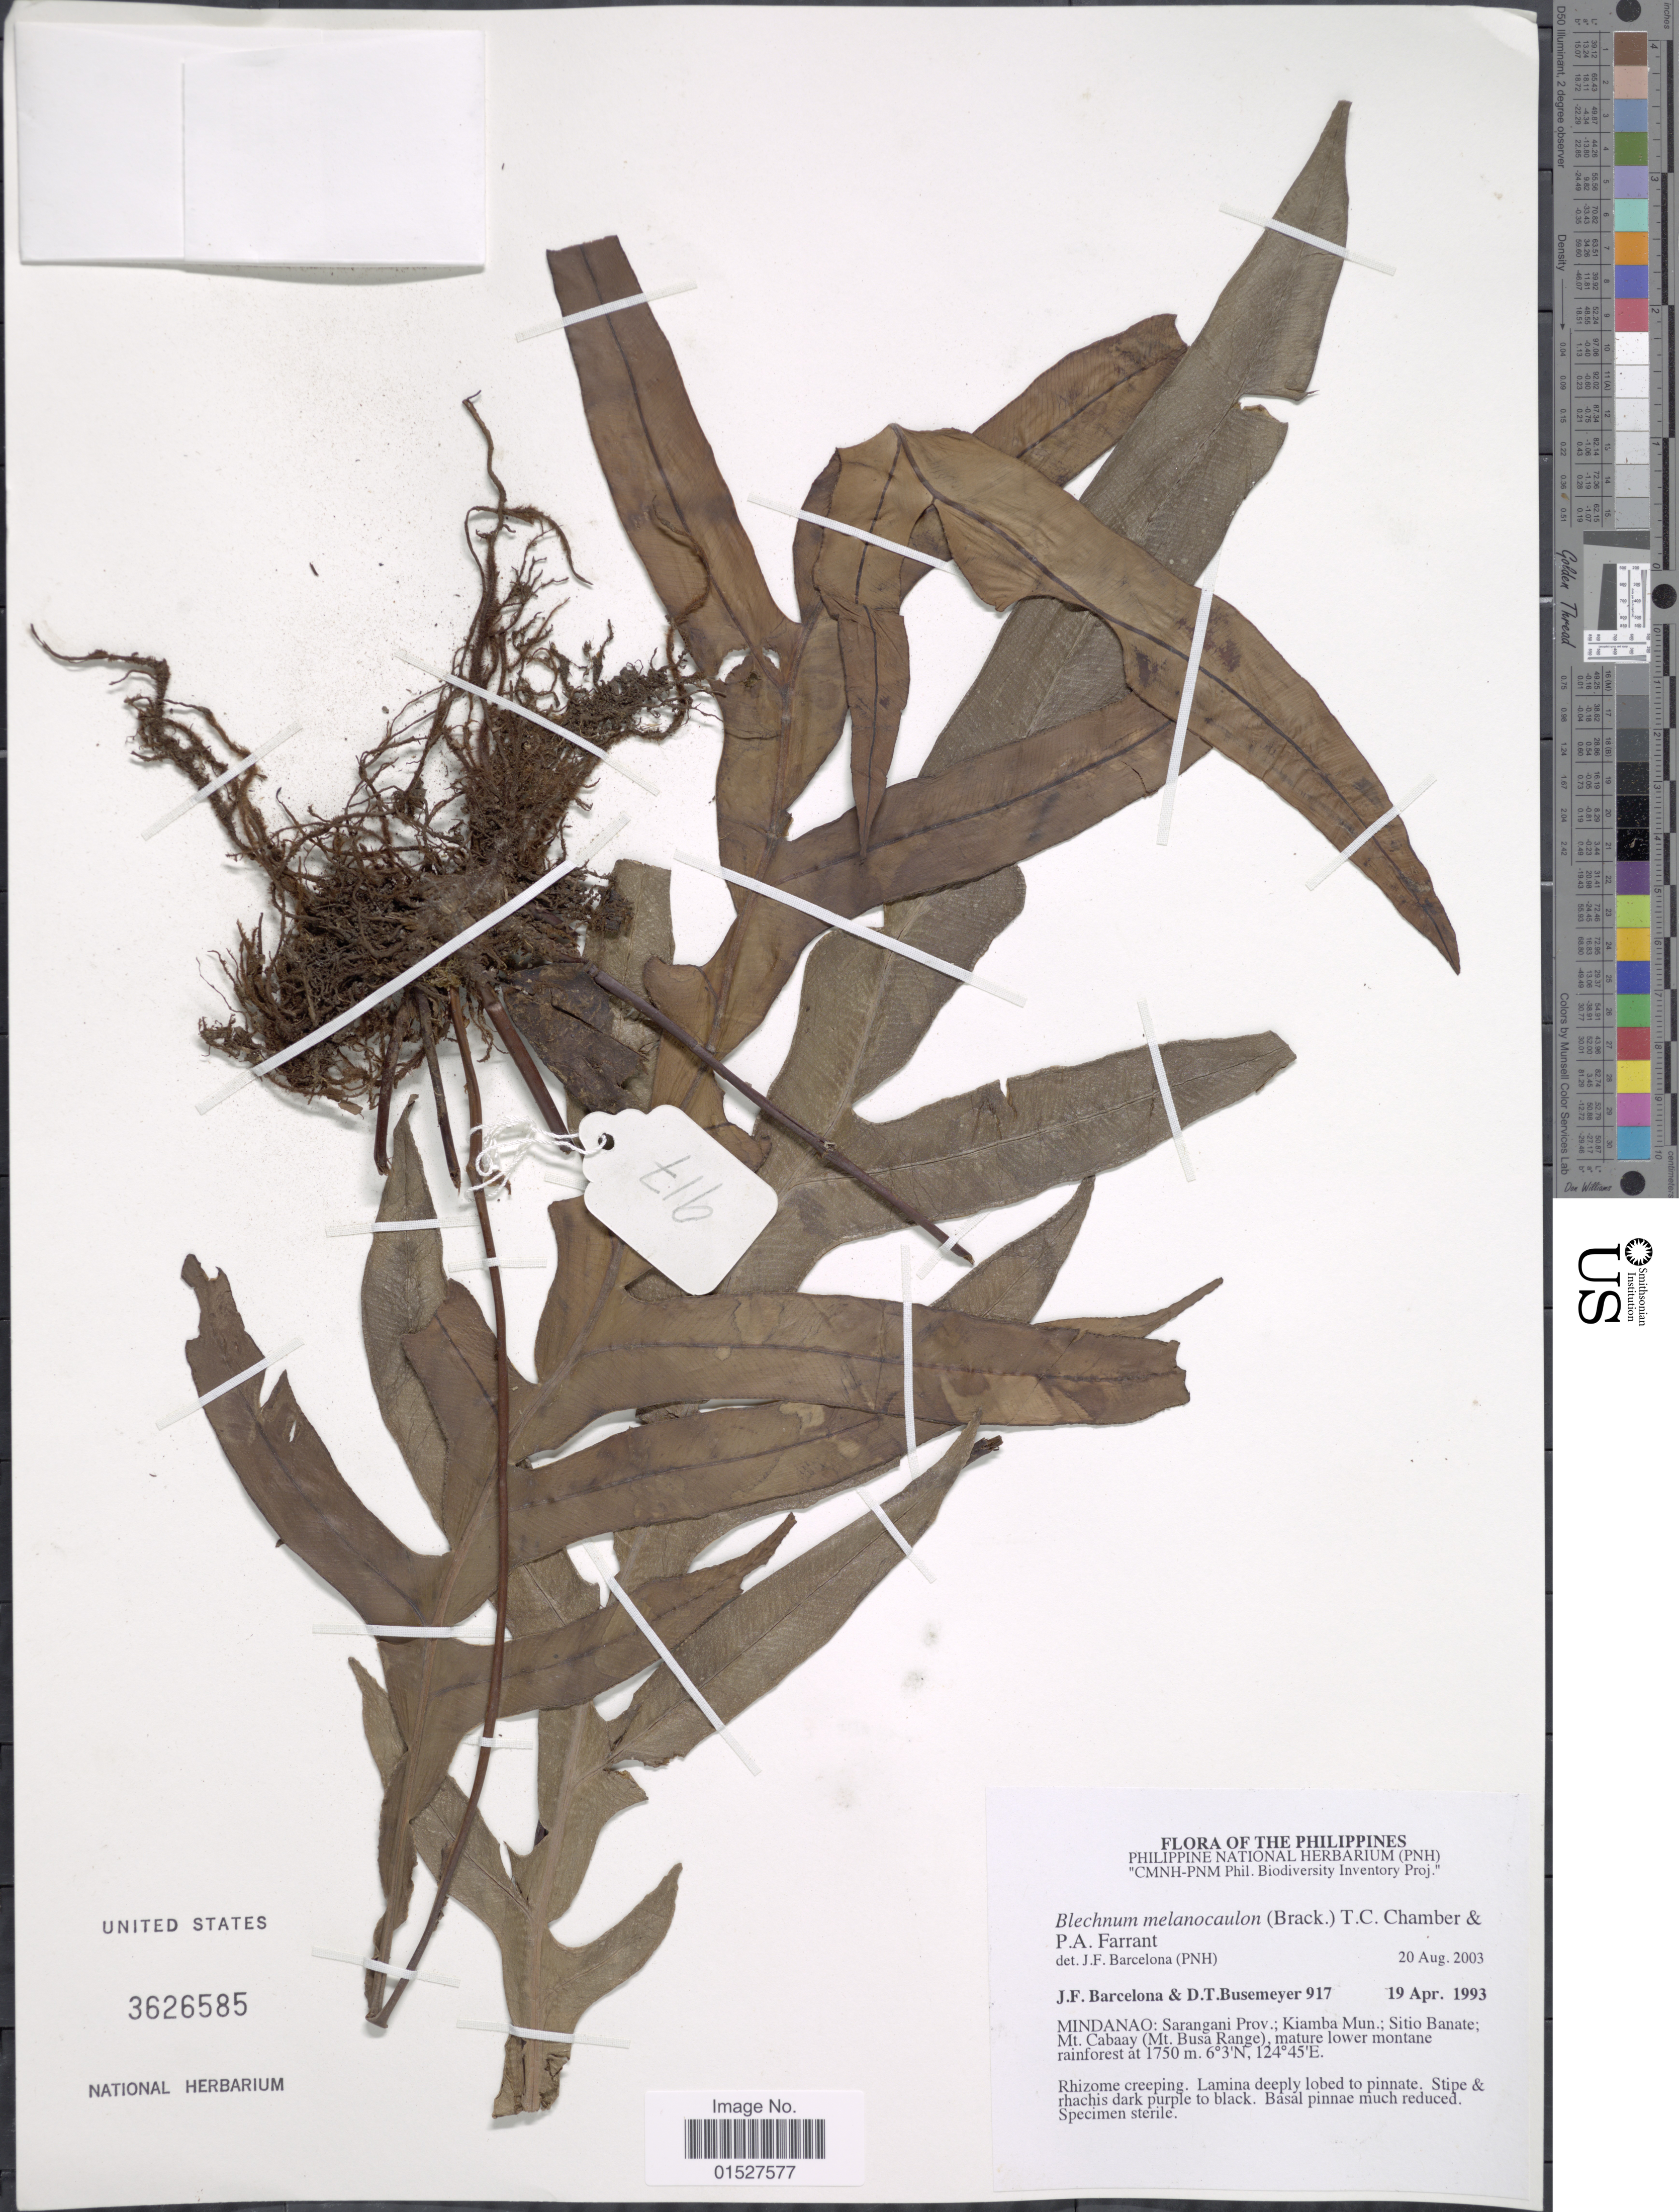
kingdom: Plantae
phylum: Tracheophyta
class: Polypodiopsida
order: Polypodiales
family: Blechnaceae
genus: Blechnum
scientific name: Blechnum melanocaulon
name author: (Brack.) T.C. Chambers & P. A. Farrant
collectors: J. F. Barcelona & D. Busemeyer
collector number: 917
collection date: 1993-04-19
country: Philippines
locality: Mindanao: Sarangani Prov.; Kiamba Mun.; Sitio Banate; Mt. Cabaay (Mt. Busa Range).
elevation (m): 1750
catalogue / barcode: US 3626585